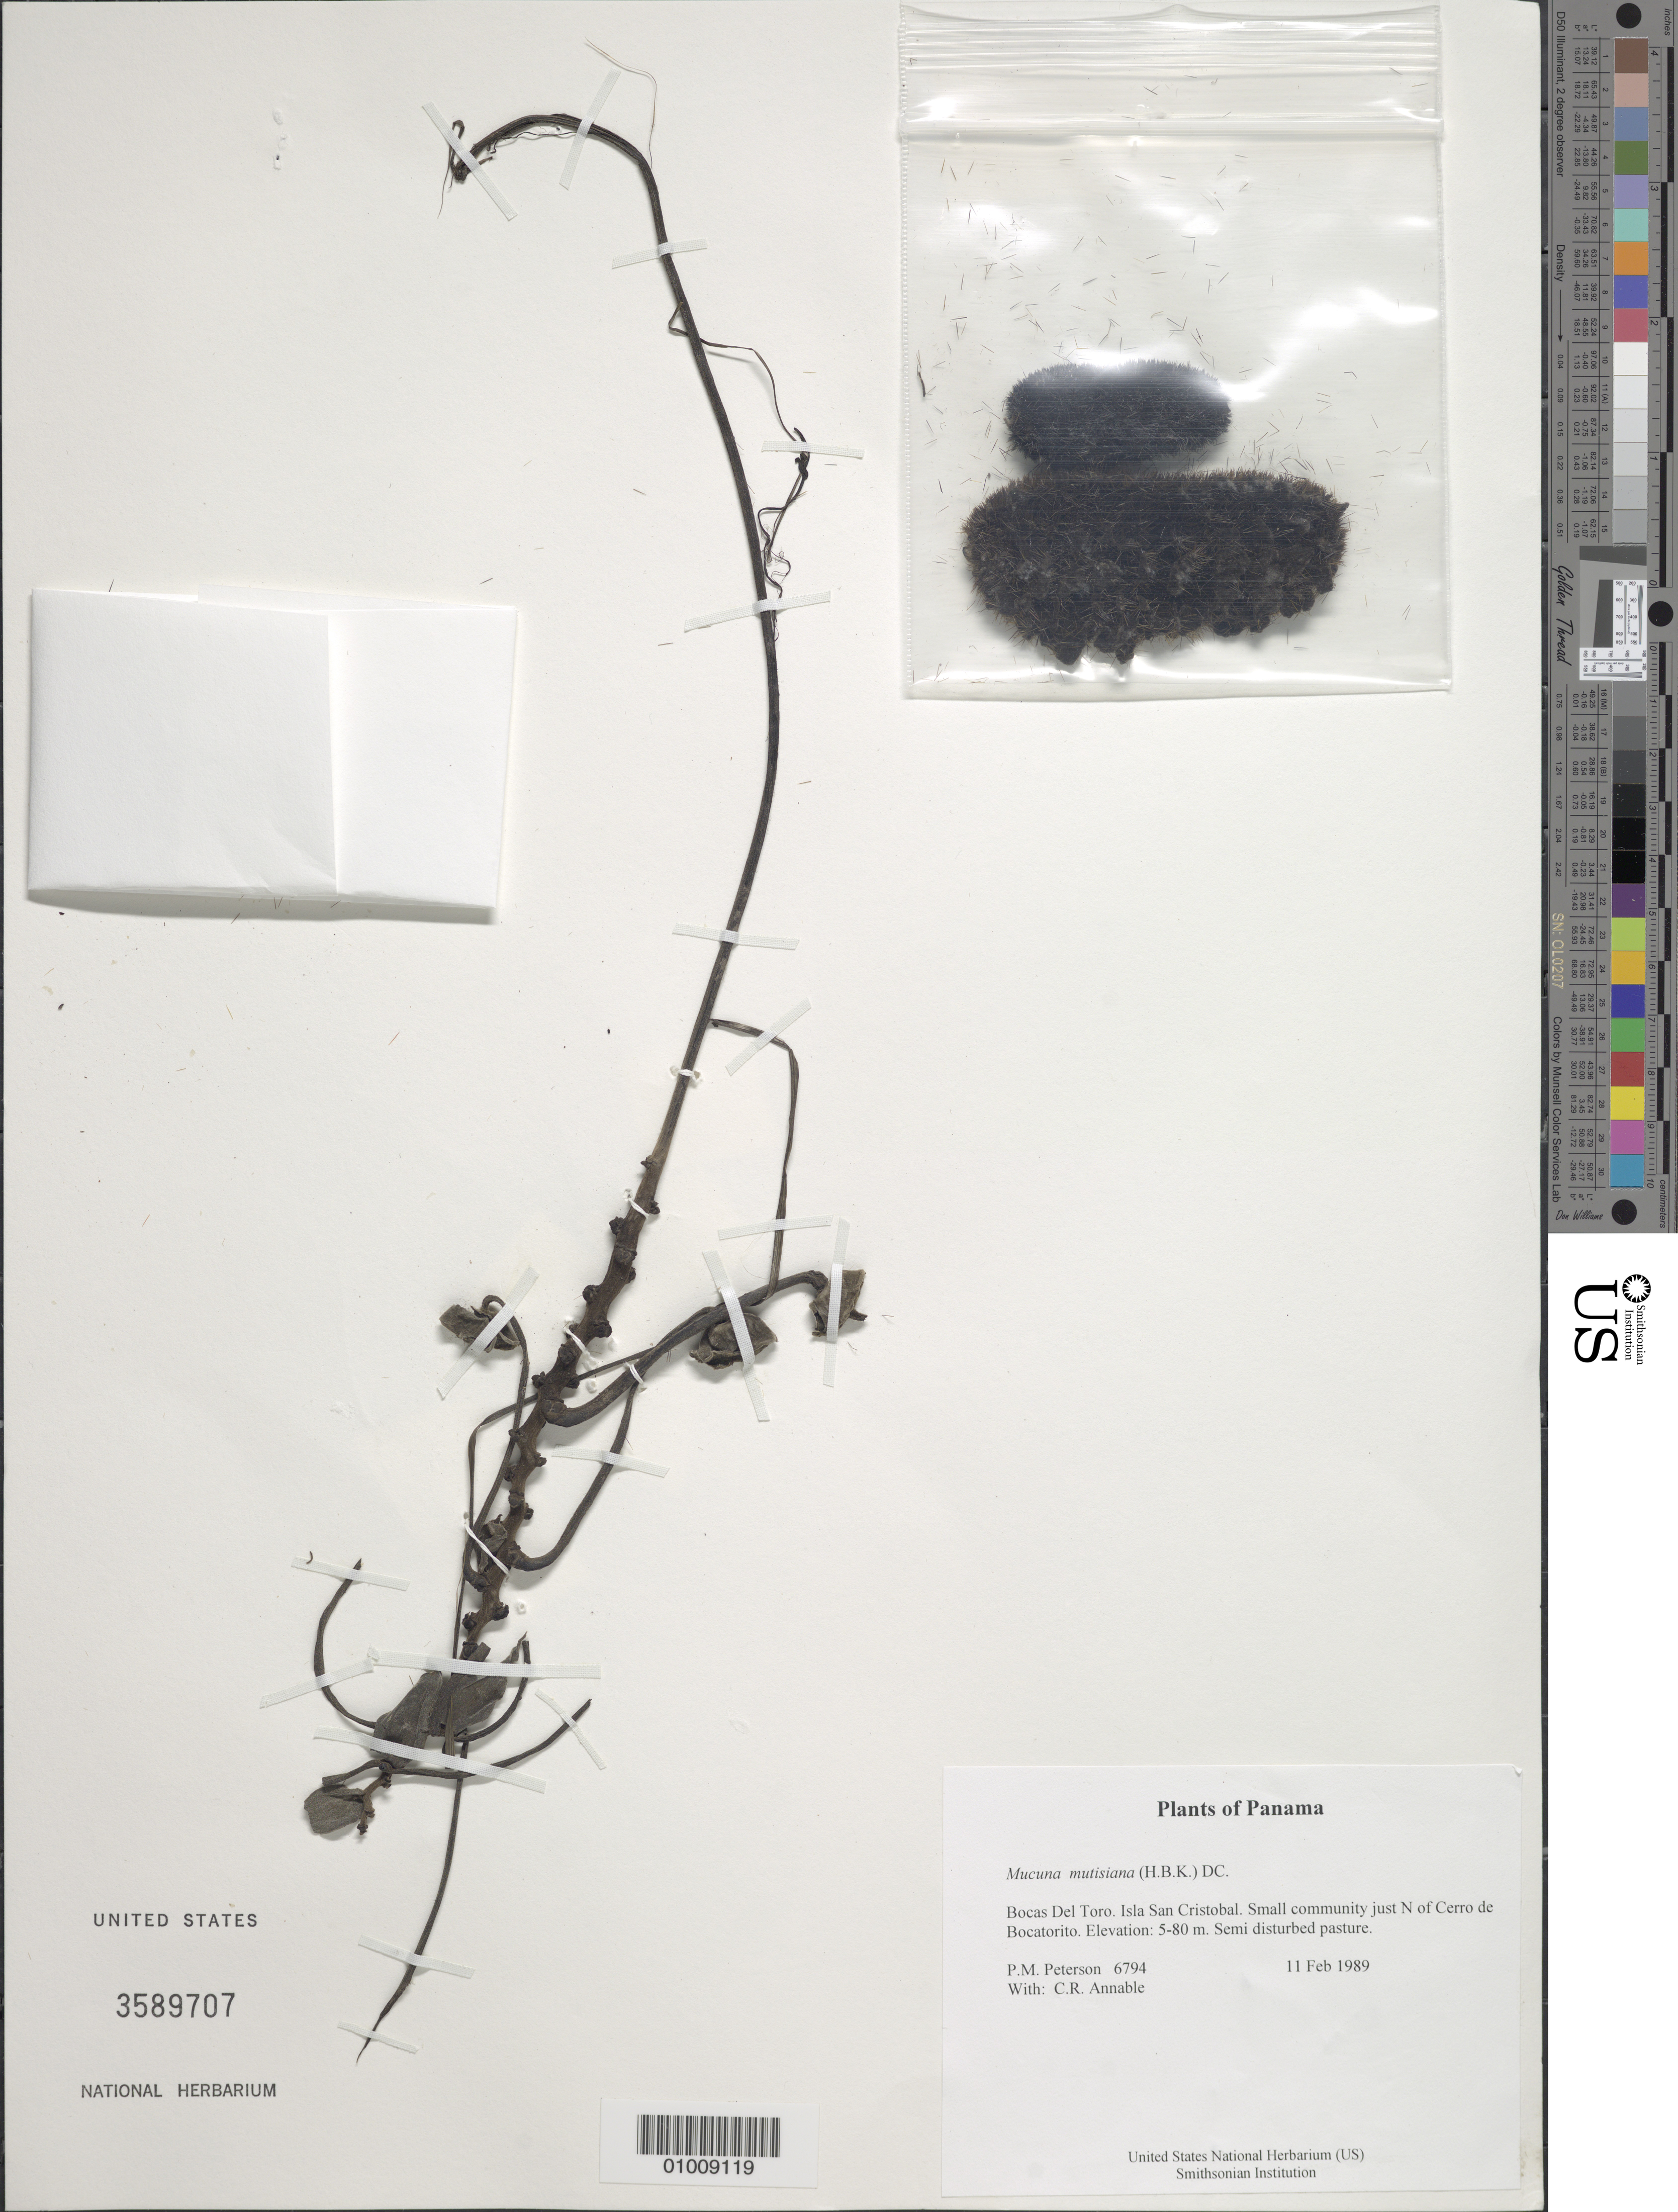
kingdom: Plantae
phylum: Tracheophyta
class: Magnoliopsida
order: Fabales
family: Fabaceae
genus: Mucuna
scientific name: Mucuna mutisiana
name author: (Kunth) DC.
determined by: Zarucchi, J. L.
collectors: P. M. Peterson & C. R. Annable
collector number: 06794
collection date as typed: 11 Feb 1989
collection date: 1989-02-11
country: Panama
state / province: Bocas del Toro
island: San Cristobal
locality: Small community just N of Cerro de Bocatorito.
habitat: Semi disturbed pasture.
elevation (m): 5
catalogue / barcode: US 3589707